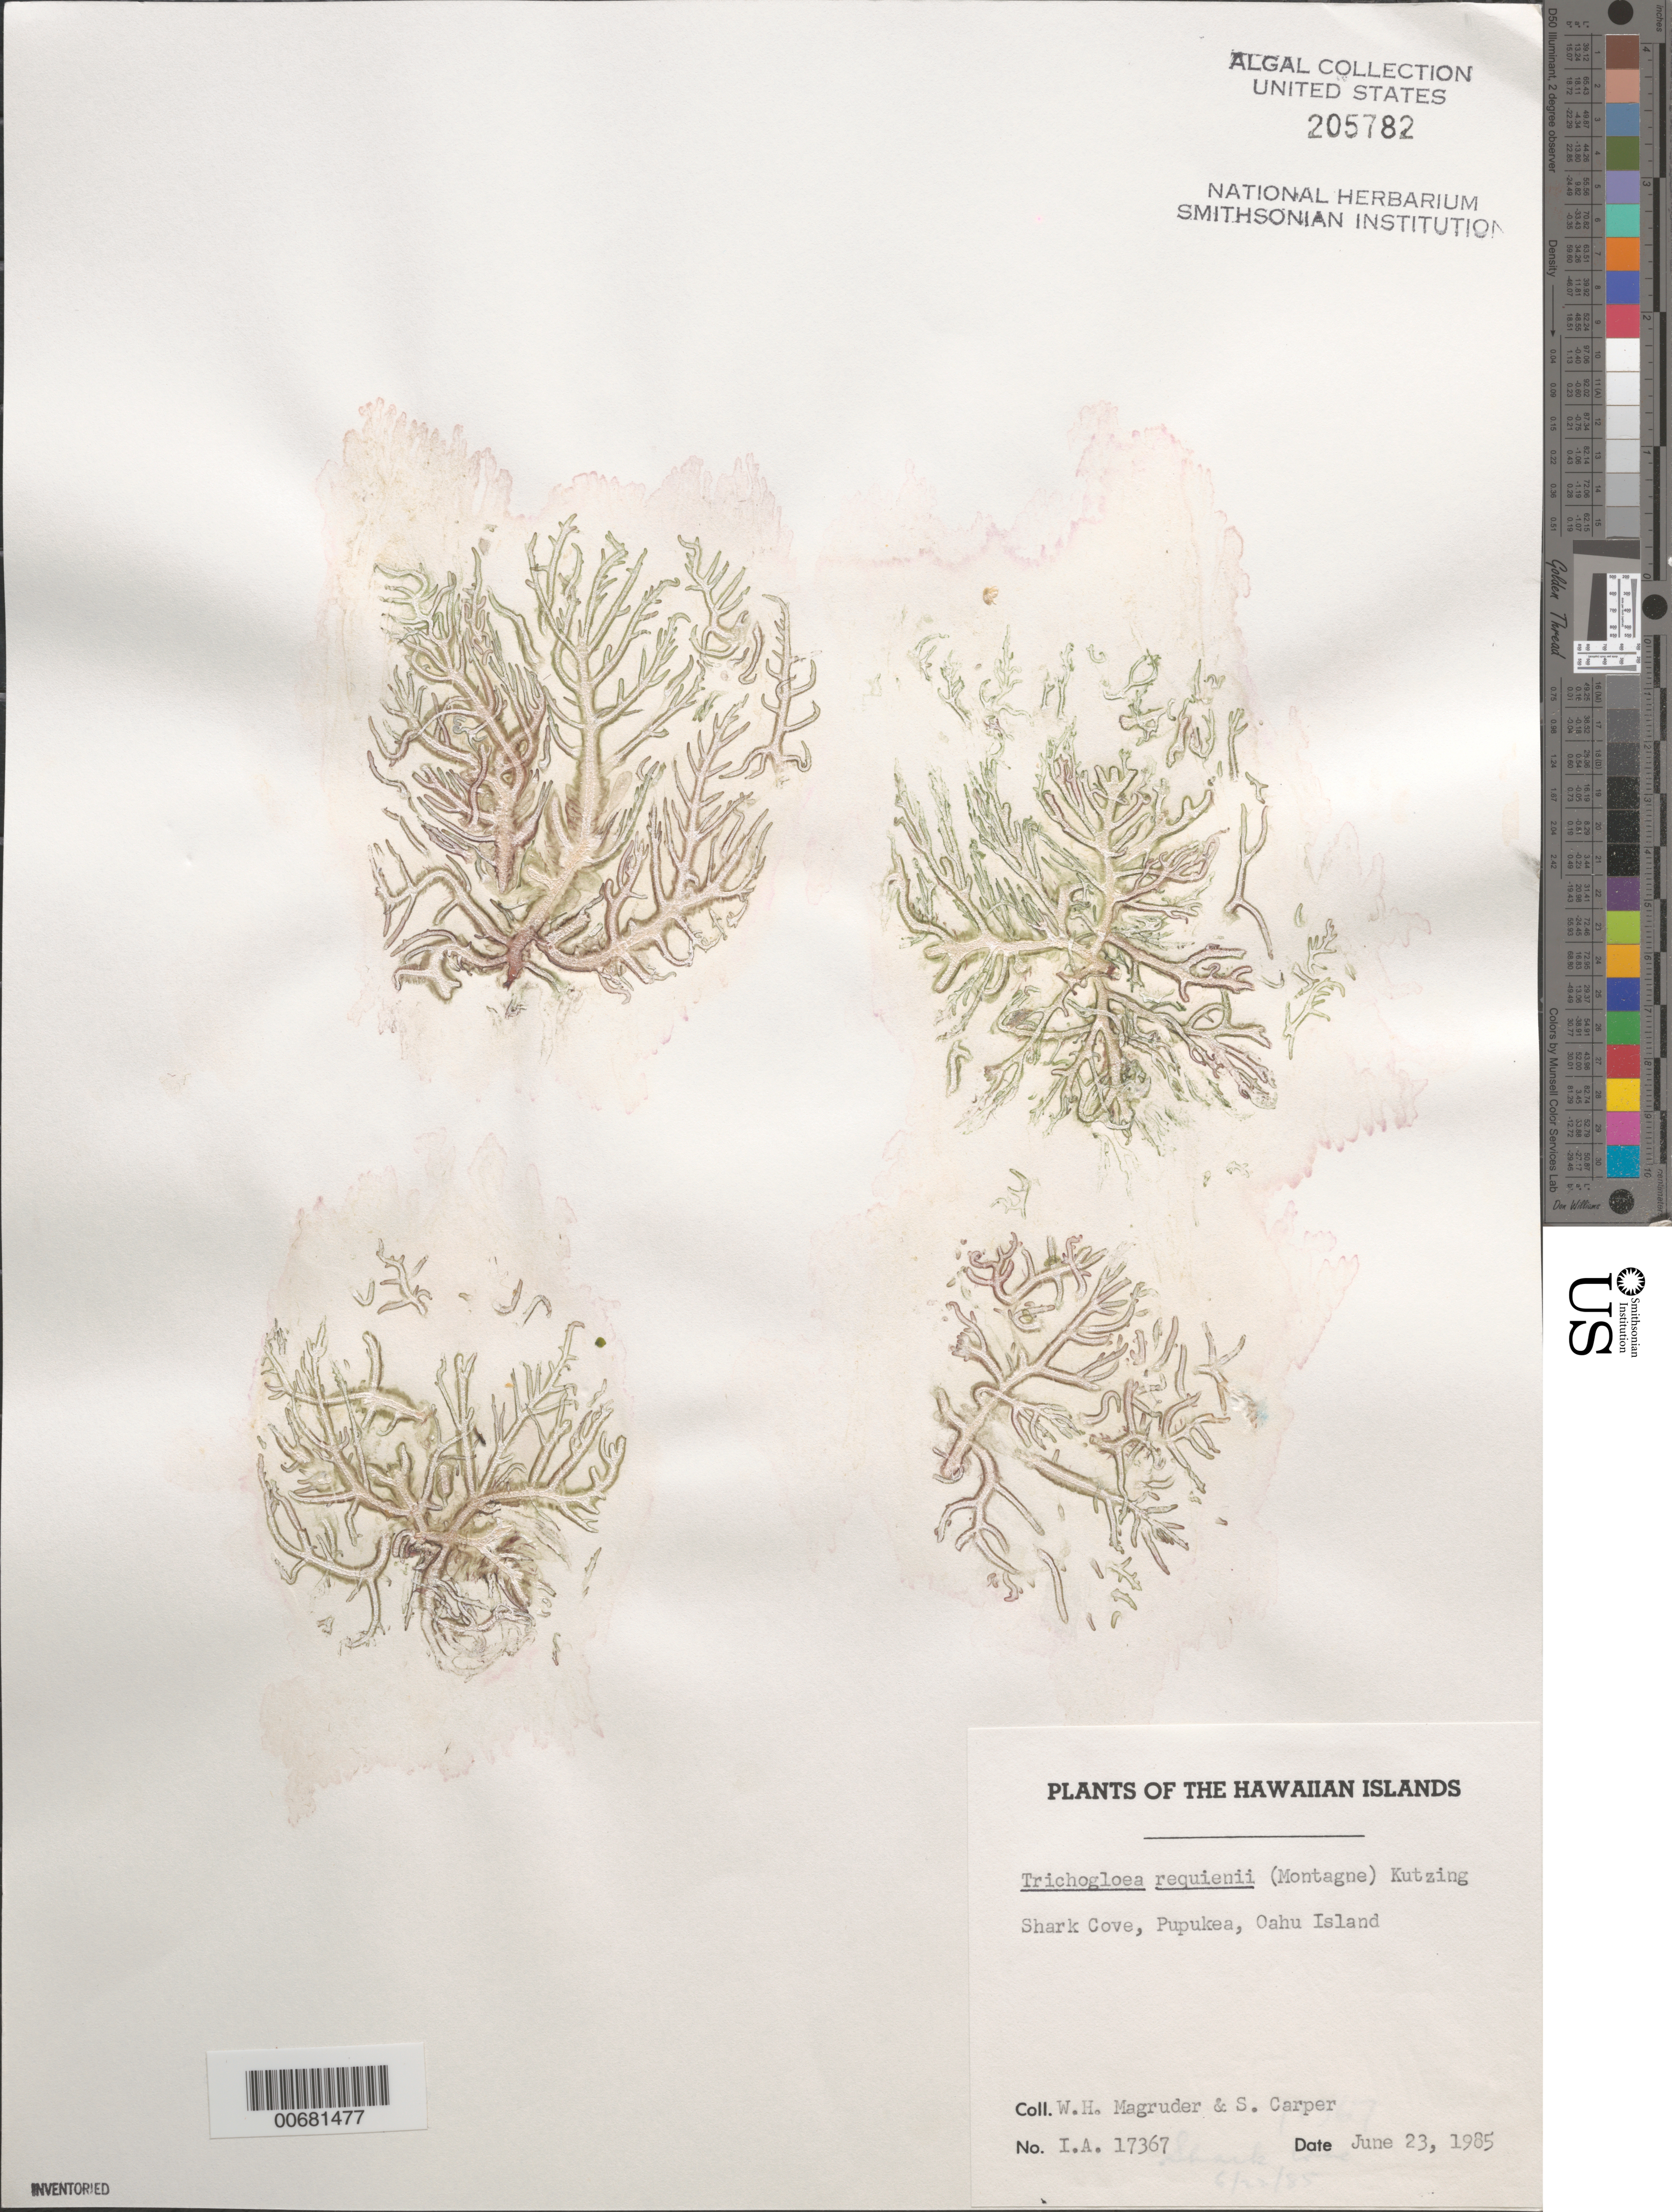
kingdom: Plantae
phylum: Rhodophyta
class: Florideophyceae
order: Nemaliales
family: Liagoraceae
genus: Trichogloea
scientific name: Trichogloea requienii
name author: (Mont.) Kütz.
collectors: W. Magruder & S. Carper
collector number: IAA 17367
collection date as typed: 23 Jun 1985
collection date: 1985-06-23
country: United States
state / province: Hawaii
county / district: Honolulu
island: Oahu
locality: Shark Cove, Pupukea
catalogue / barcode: US 205782